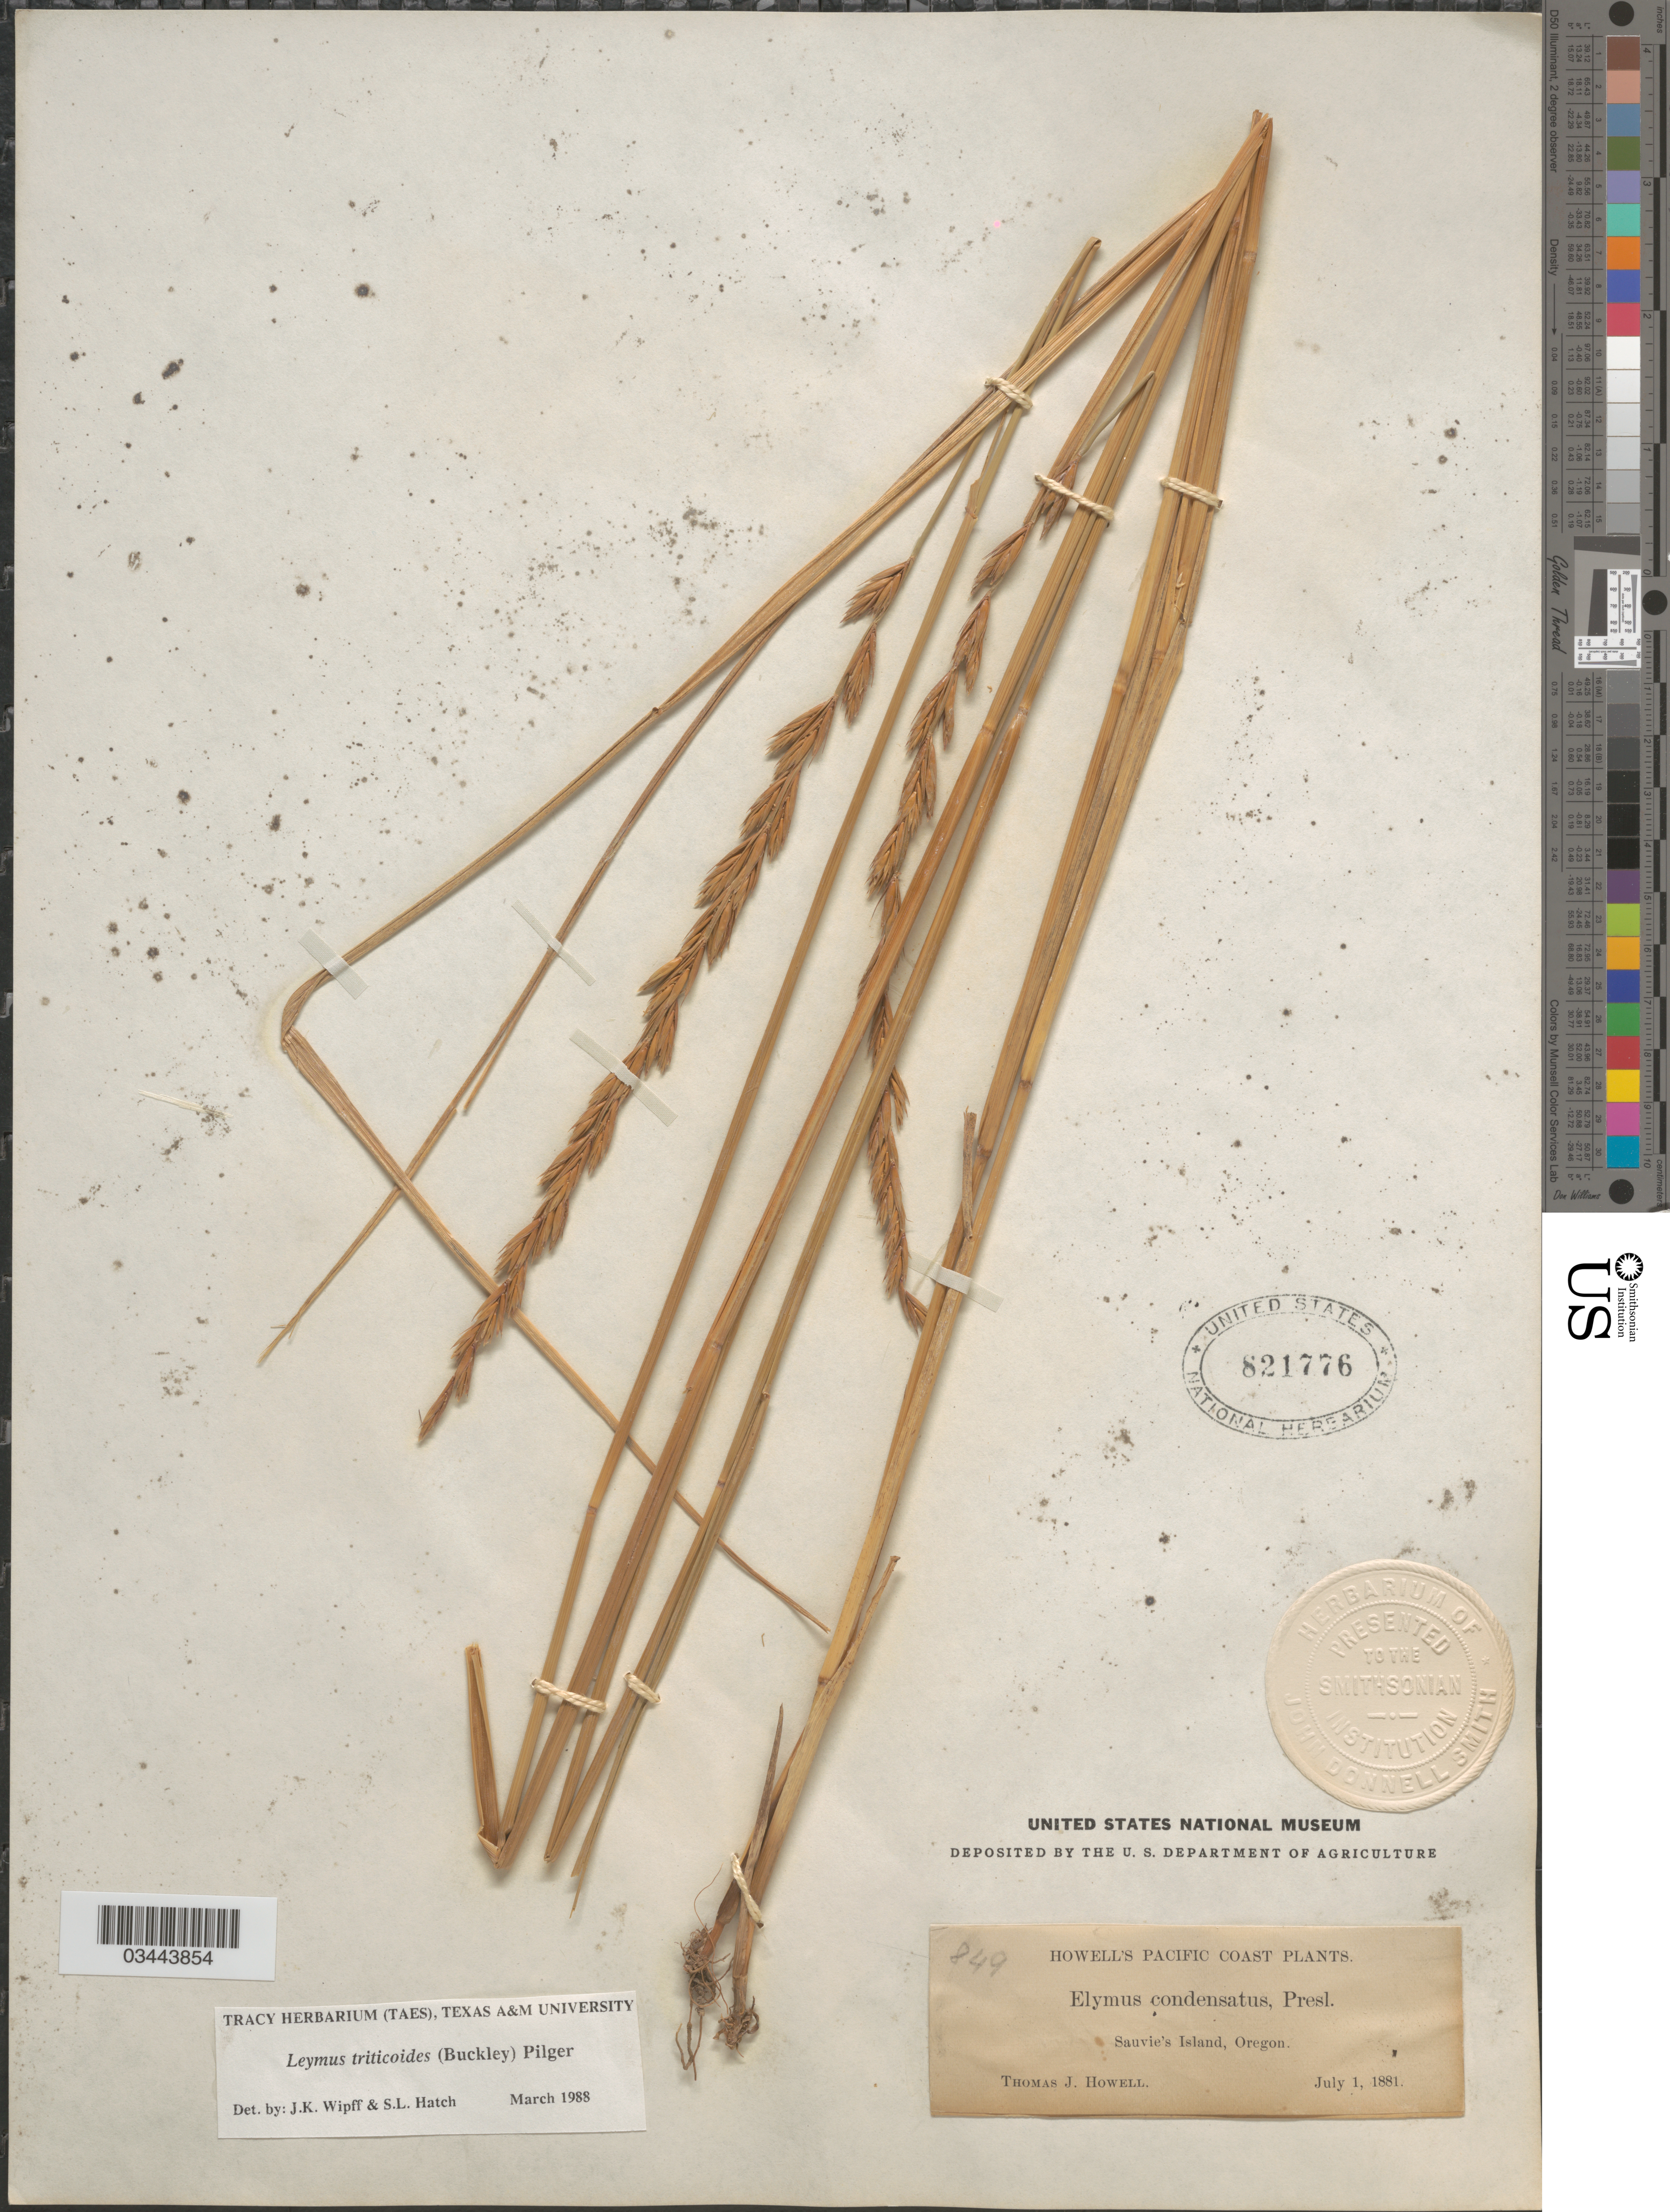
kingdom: Plantae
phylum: Tracheophyta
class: Liliopsida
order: Poales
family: Poaceae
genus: Leymus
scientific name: Leymus triticoides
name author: (Buckley) Pilg.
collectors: T. J. Howell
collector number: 849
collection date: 1881-07-01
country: United States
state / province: Oregon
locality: Pacific Coast. Sauvie's Island.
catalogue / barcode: US 821776